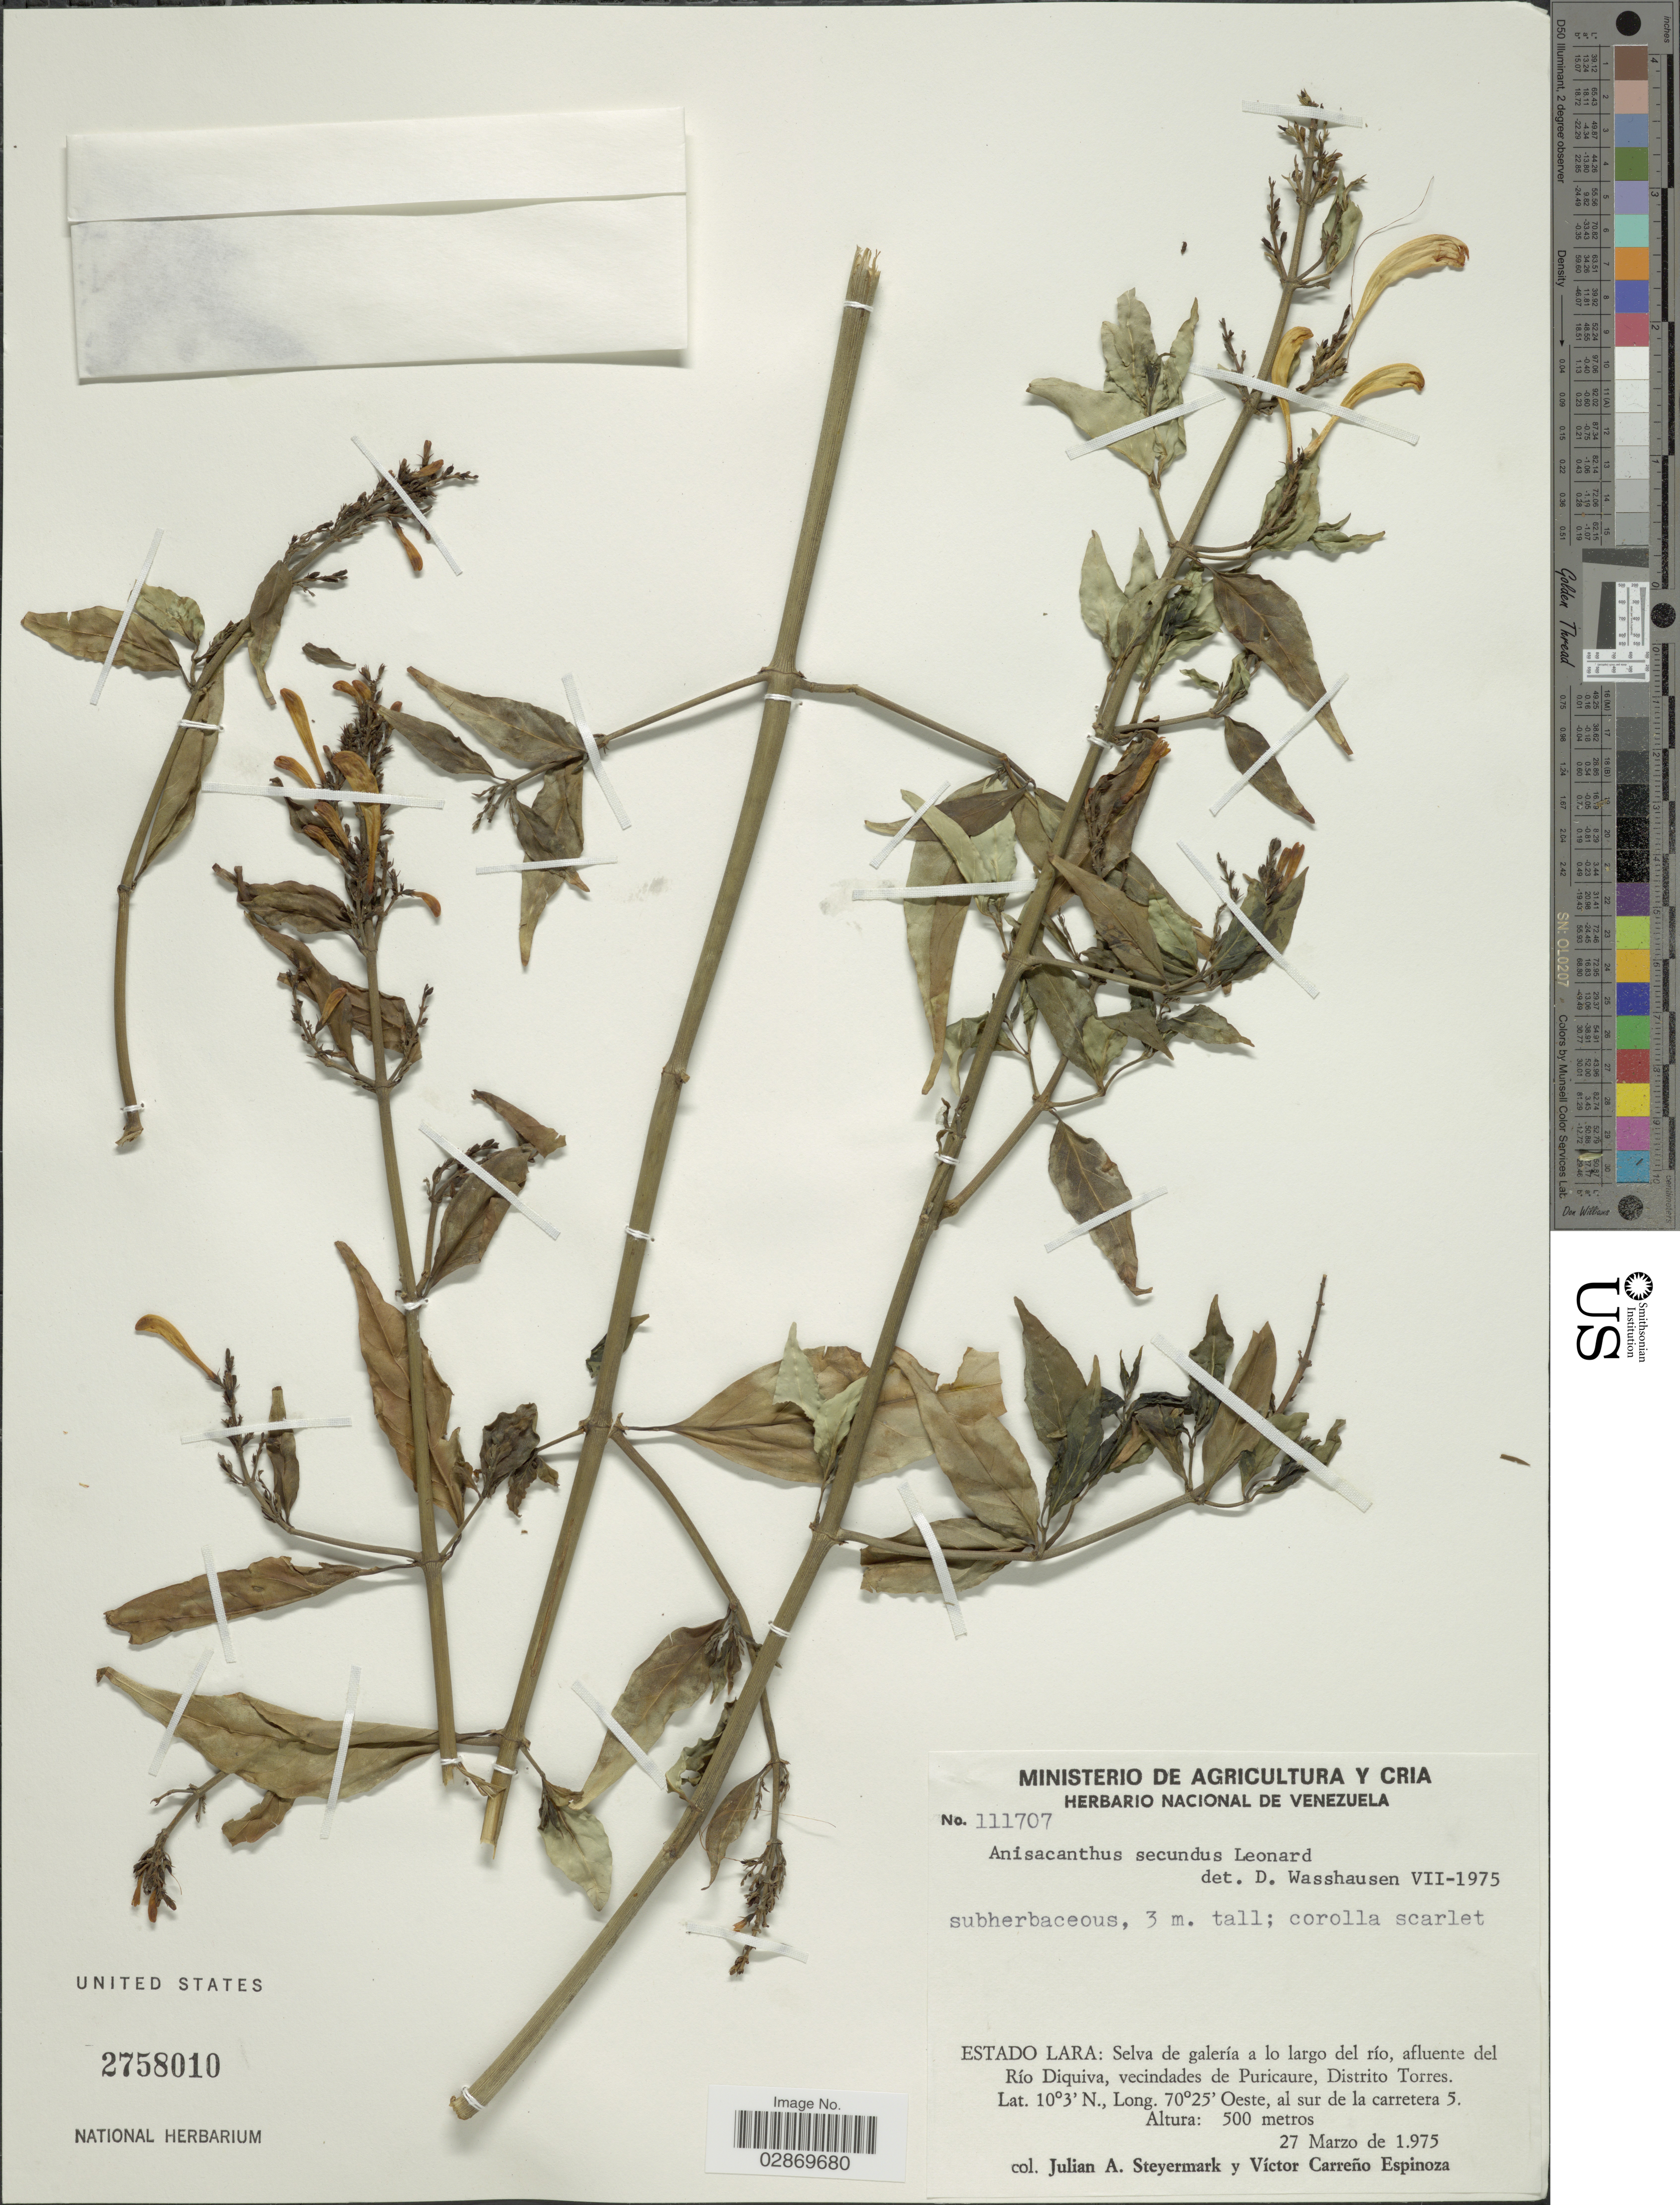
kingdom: Plantae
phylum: Tracheophyta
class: Magnoliopsida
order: Lamiales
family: Acanthaceae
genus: Anisacanthus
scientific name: Anisacanthus secundus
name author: Leonard in A.C. Sm.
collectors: J. Steyermark & V. Espinoza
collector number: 111707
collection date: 1975-03-27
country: Venezuela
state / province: Lara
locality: Selva de galería a lo largo del río, afluente del Río Diquiva, vecindades de Puricaure, Distrito Torres, al sur de la carretera 5.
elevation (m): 500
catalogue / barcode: US 2758010